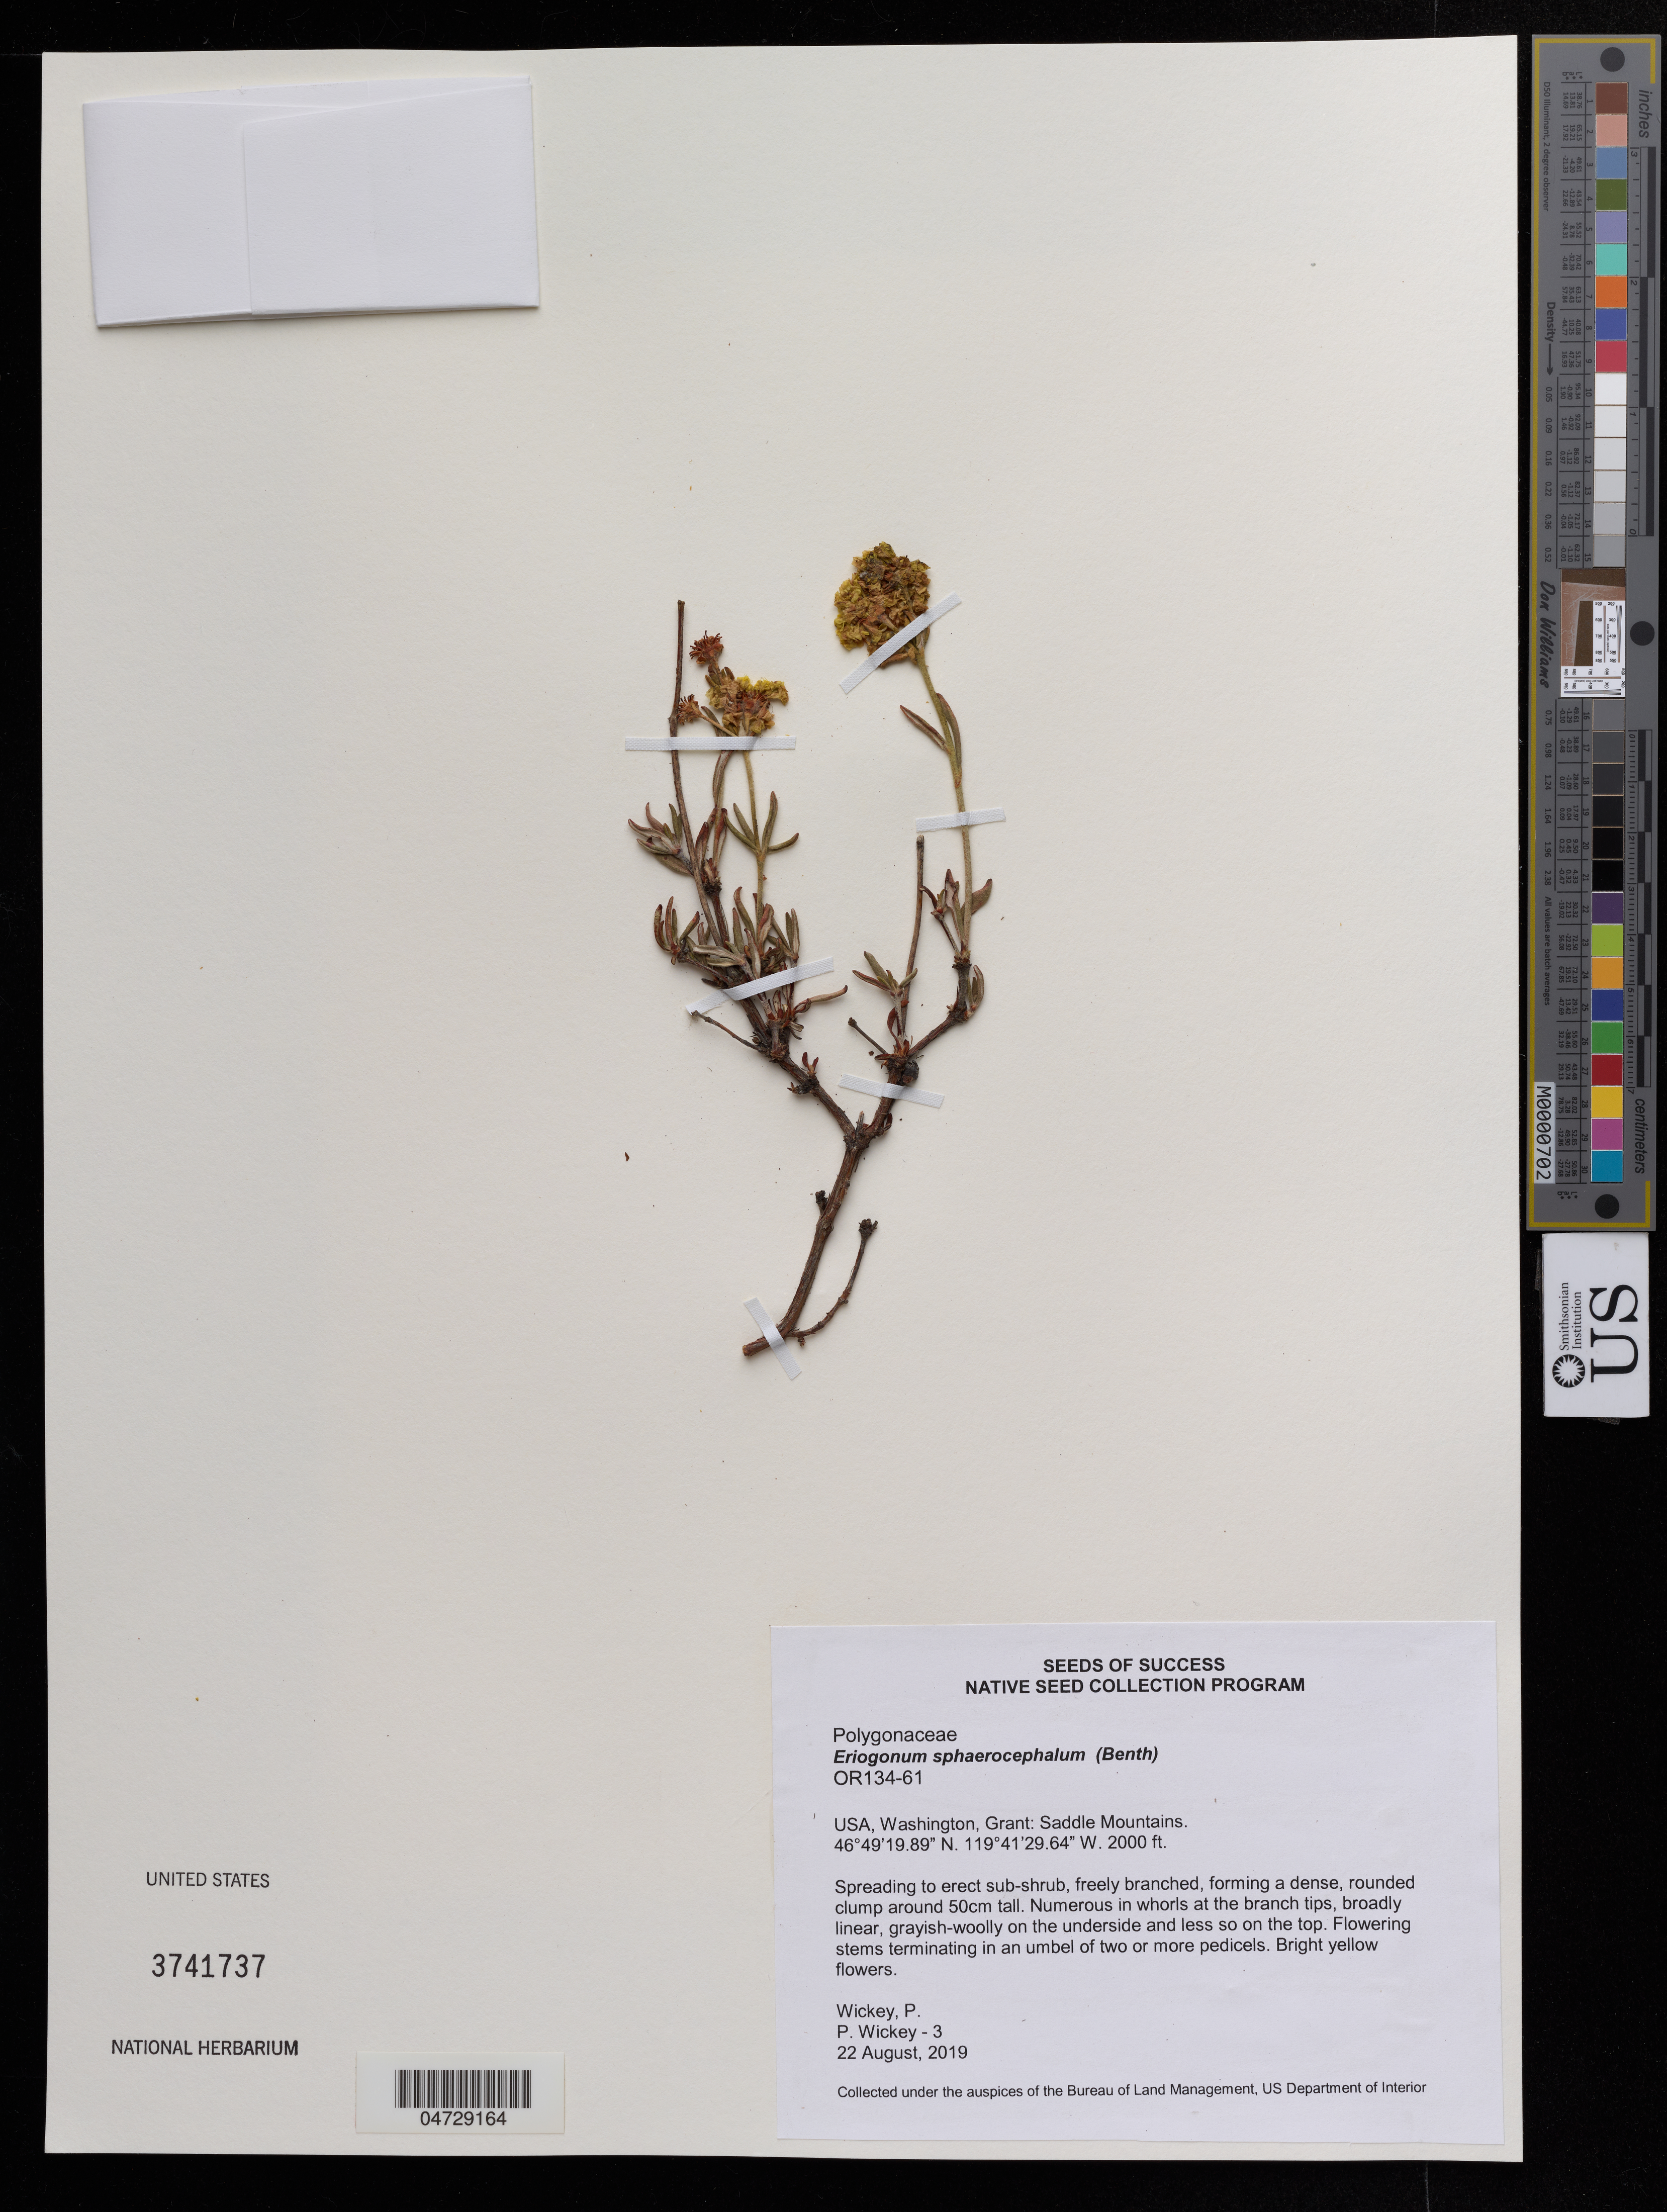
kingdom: Plantae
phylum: Tracheophyta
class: Magnoliopsida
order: Caryophyllales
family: Polygonaceae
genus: Eriogonum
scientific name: Eriogonum sphaerocephalum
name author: Benth. & Douglas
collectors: P. Wickey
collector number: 3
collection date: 2019-08-22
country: United States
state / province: Washington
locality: Grant: Saddle Mountains.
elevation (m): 610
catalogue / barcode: US 3741737